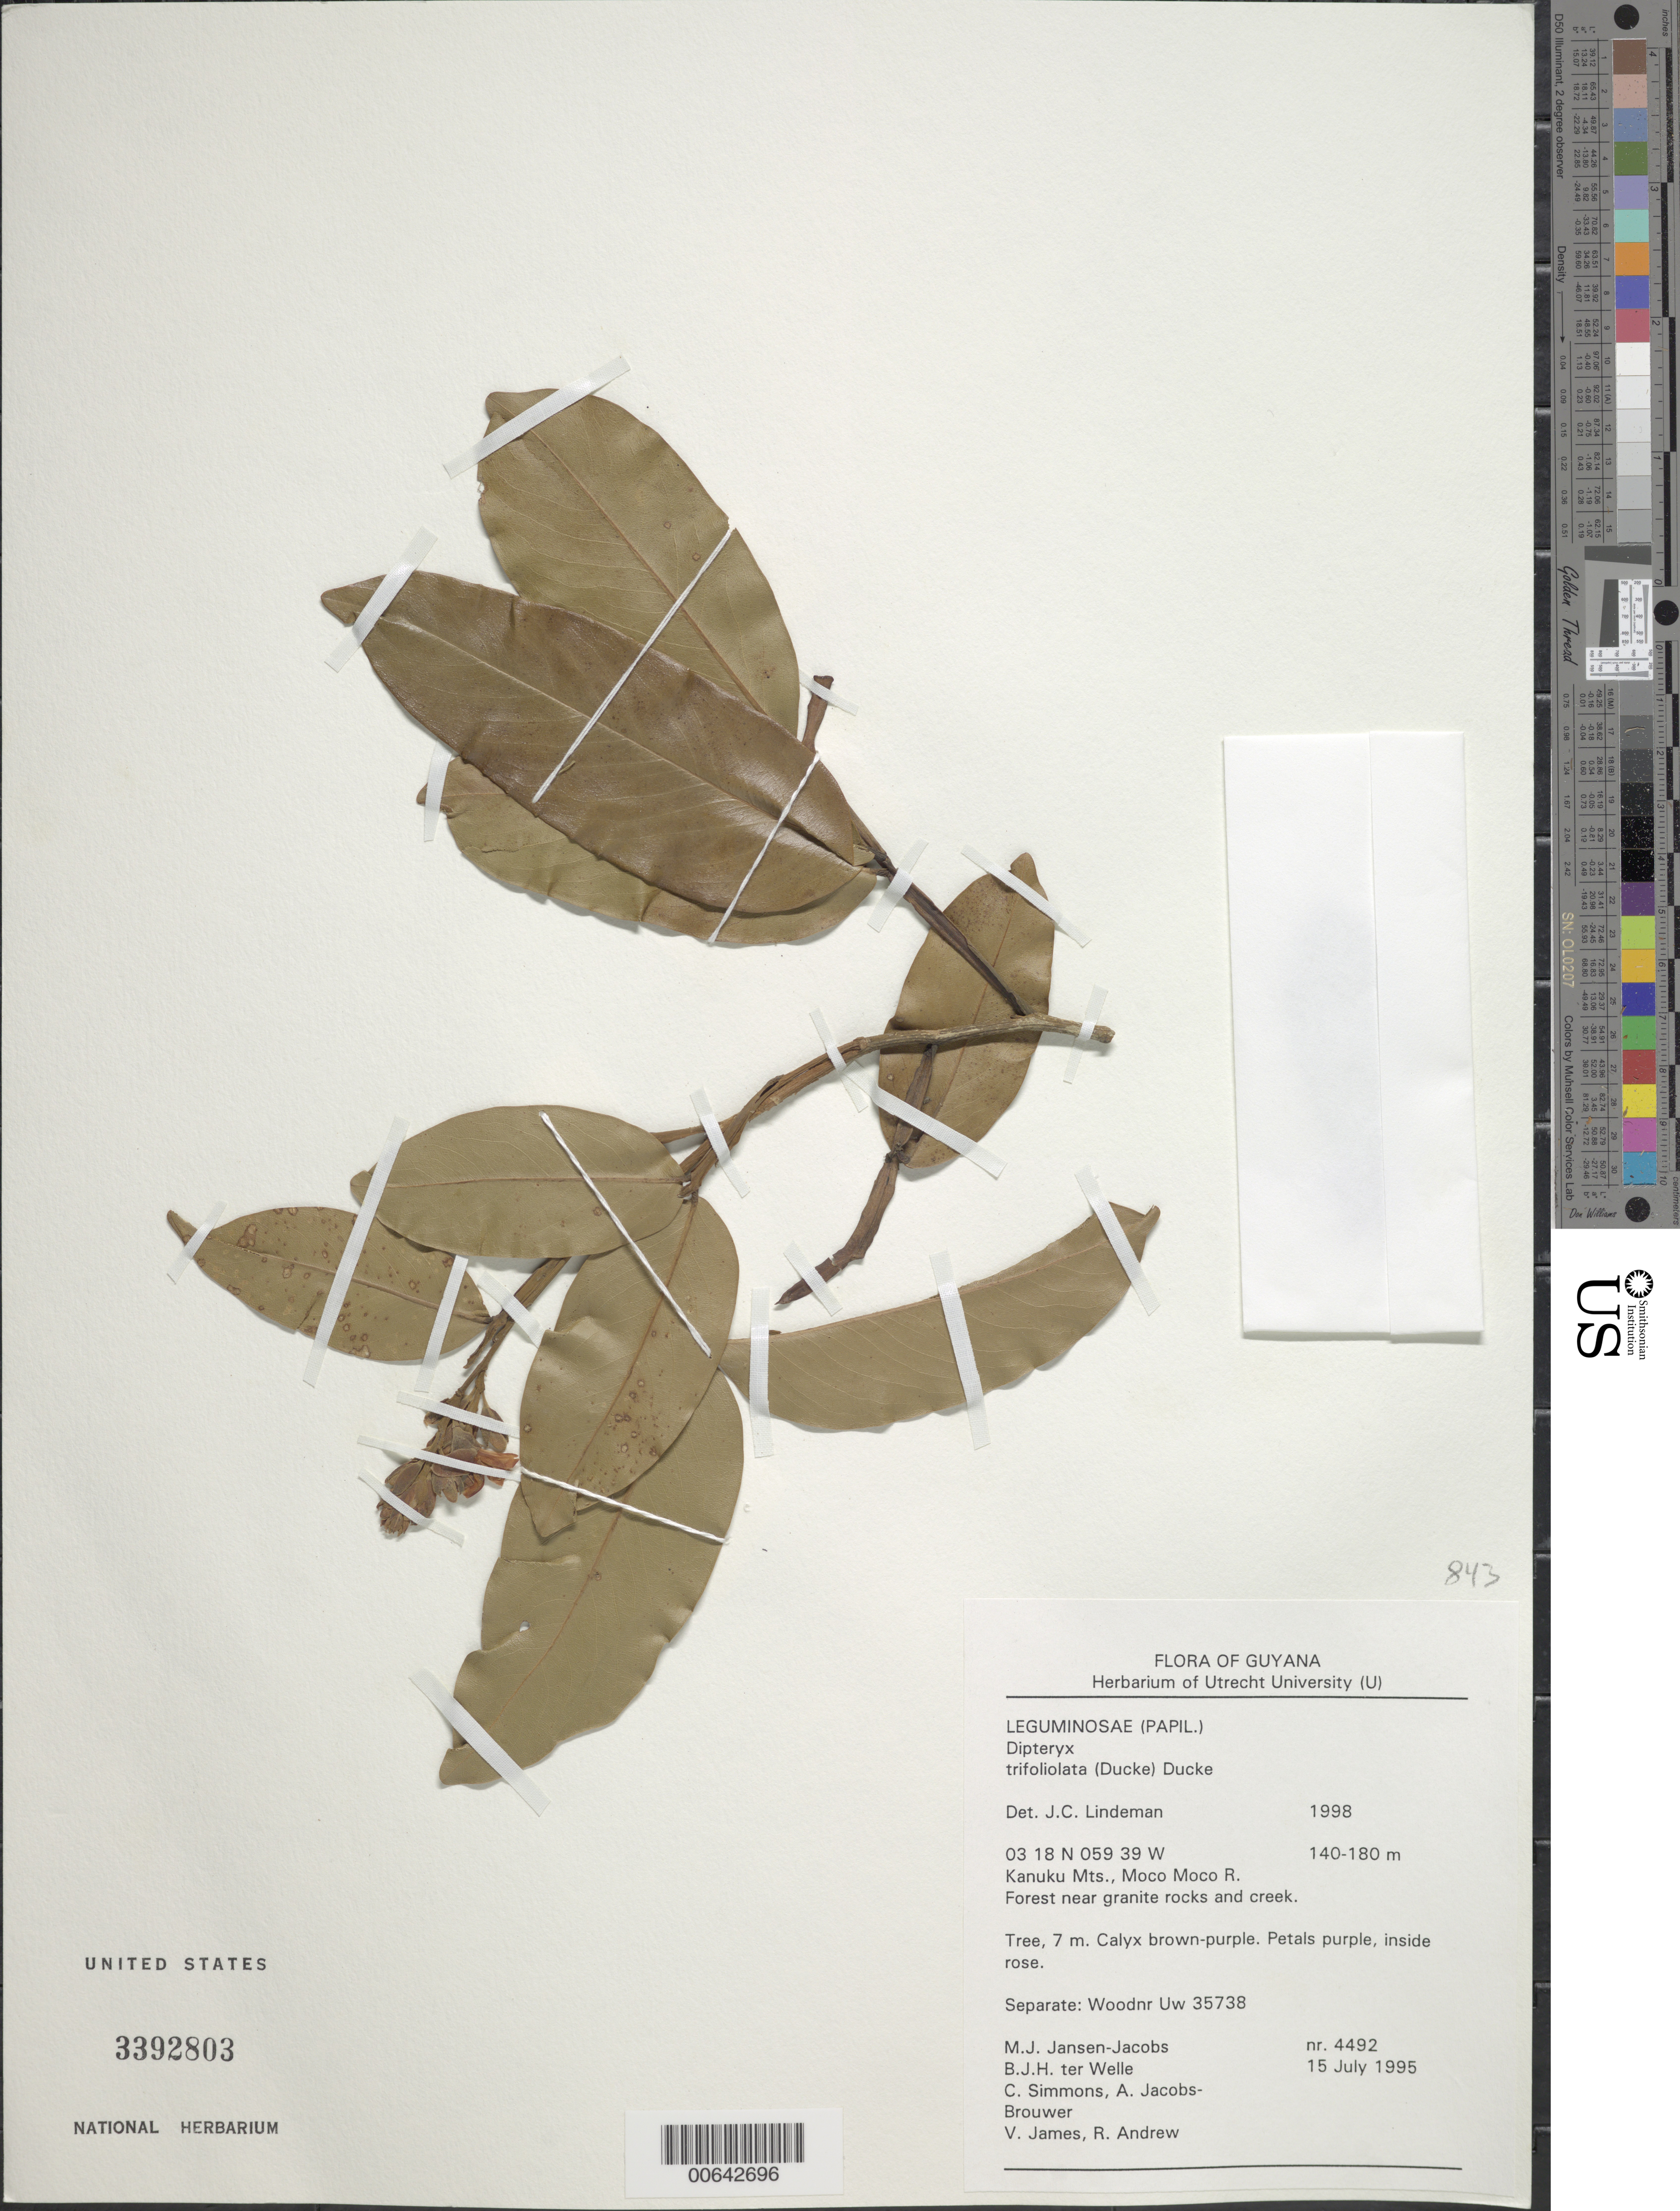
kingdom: Plantae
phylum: Tracheophyta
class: Magnoliopsida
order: Fabales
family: Fabaceae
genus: Dipteryx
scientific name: Dipteryx trifoliolata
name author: (Ducke) Ducke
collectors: M. J. Jansen-Jacobs, B. Welle, C. Simmons, A. Jacobs-Brouwer & et al.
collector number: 4492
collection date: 1995-07-15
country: Guyana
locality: Kanuku Mts., Moco Moco R., Forest near granite rocks and creek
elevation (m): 140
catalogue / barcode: US 3392803